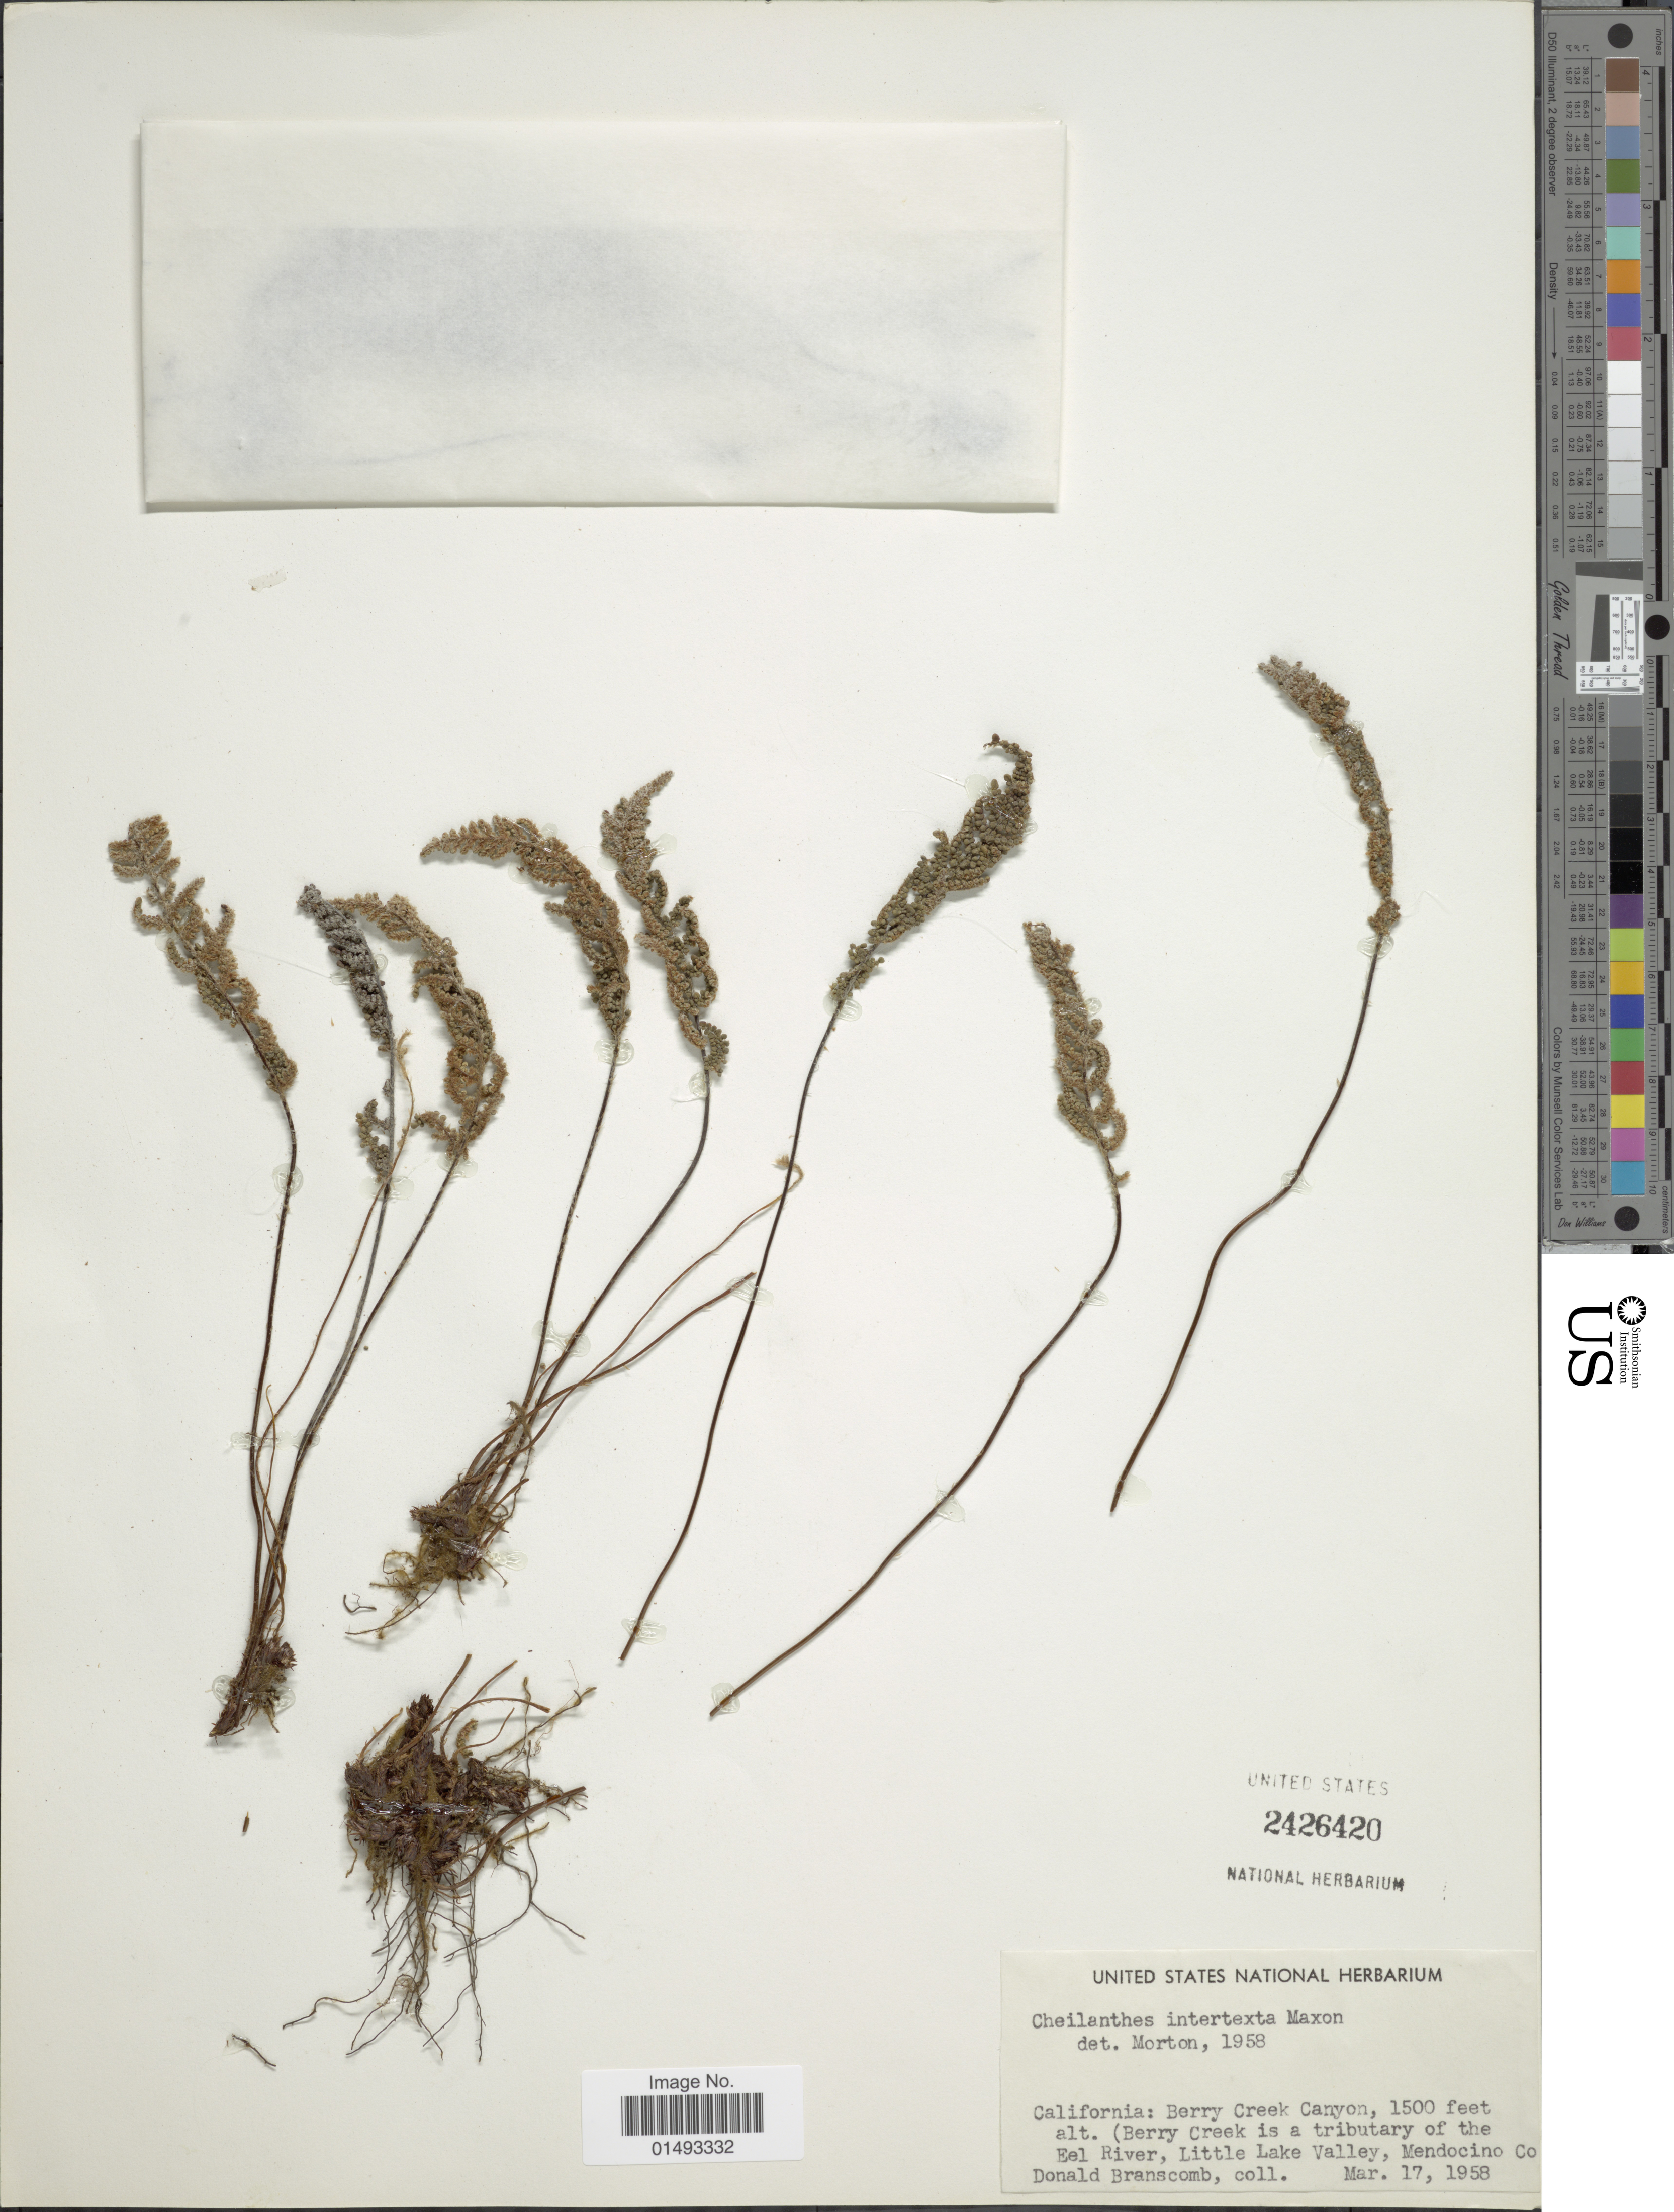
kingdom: Plantae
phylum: Tracheophyta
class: Polypodiopsida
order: Polypodiales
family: Pteridaceae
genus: Myriopteris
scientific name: Myriopteris intertexta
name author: (Maxon) Grusz & Windham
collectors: D. Branscomb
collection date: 1958-03-17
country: United States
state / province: California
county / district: Mendocino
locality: Berry Creek Canyon, Berry Creek is a tributary of the Eel River, Little Lake Valley, Mendocino Co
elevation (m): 457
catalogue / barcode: US 2426420